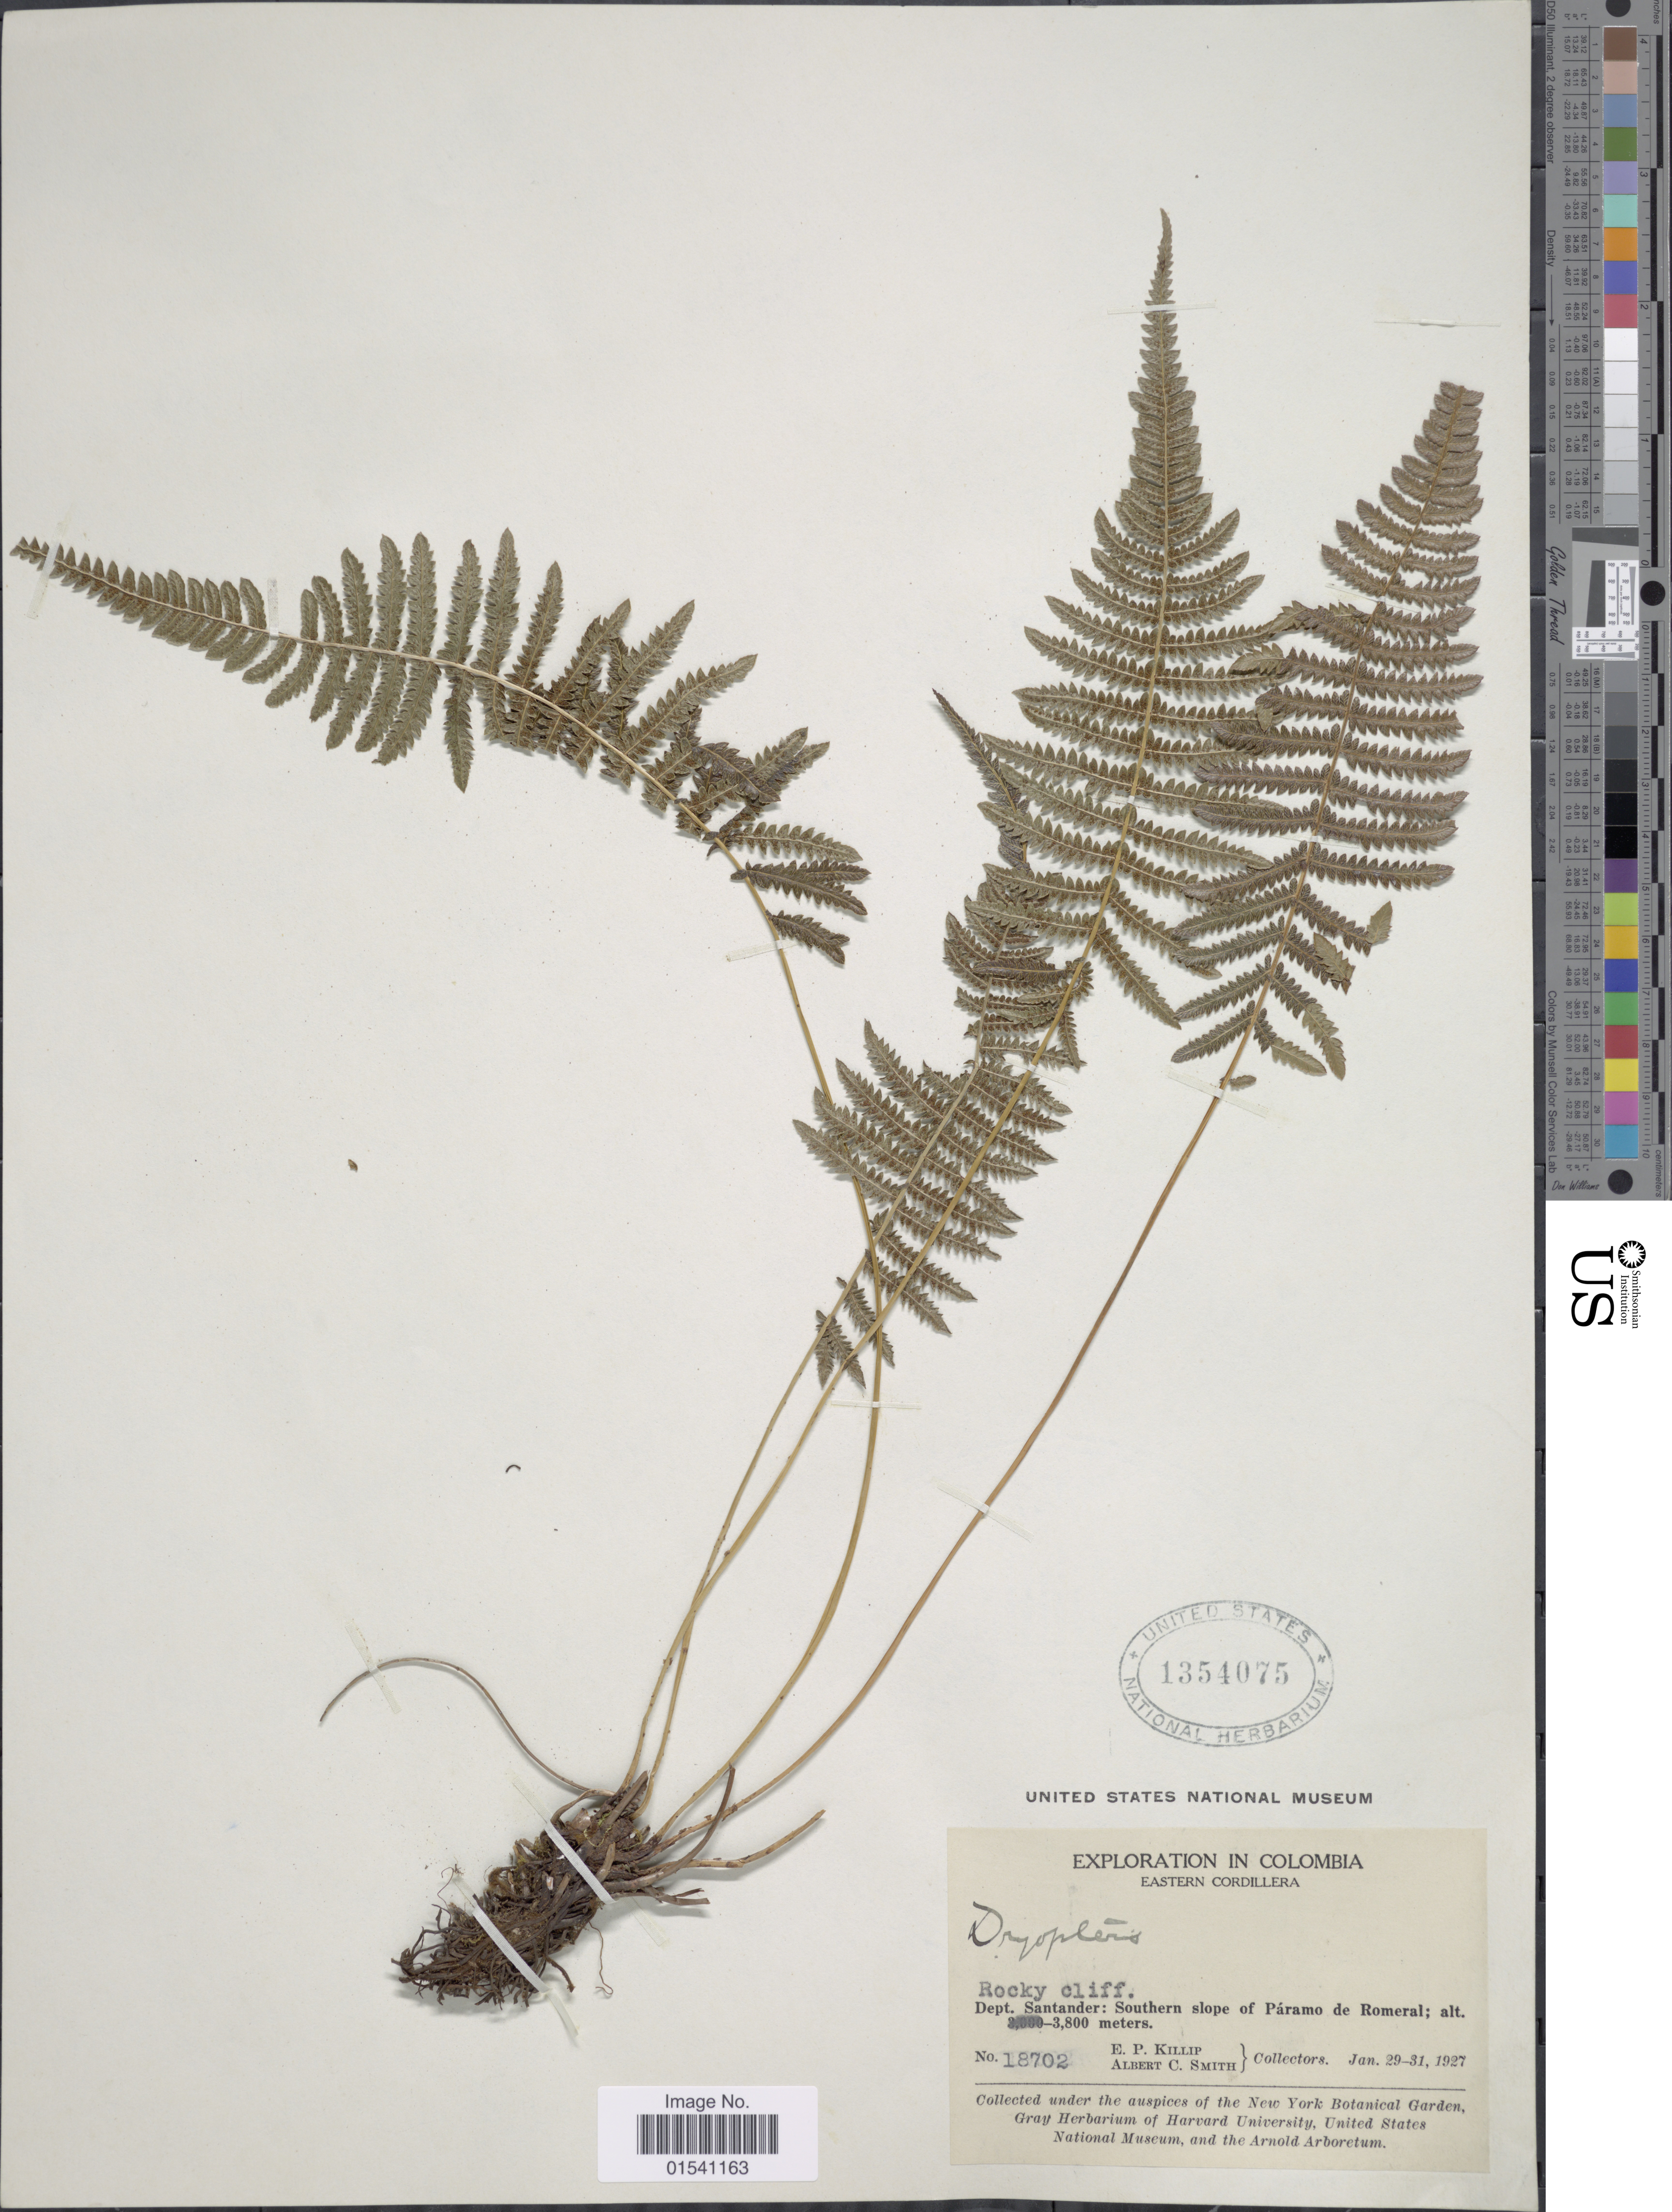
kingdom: Plantae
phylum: Tracheophyta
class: Polypodiopsida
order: Polypodiales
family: Thelypteridaceae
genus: Amauropelta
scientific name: Amauropelta sp.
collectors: E. P. Killip & A. C. Smith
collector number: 18702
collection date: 1927-01-29/1927-01-31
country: Colombia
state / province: Santander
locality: Eastern Cordillera, Dept. Santander: Southern slope of Páramo de Romeral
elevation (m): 3800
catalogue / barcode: US 1354075